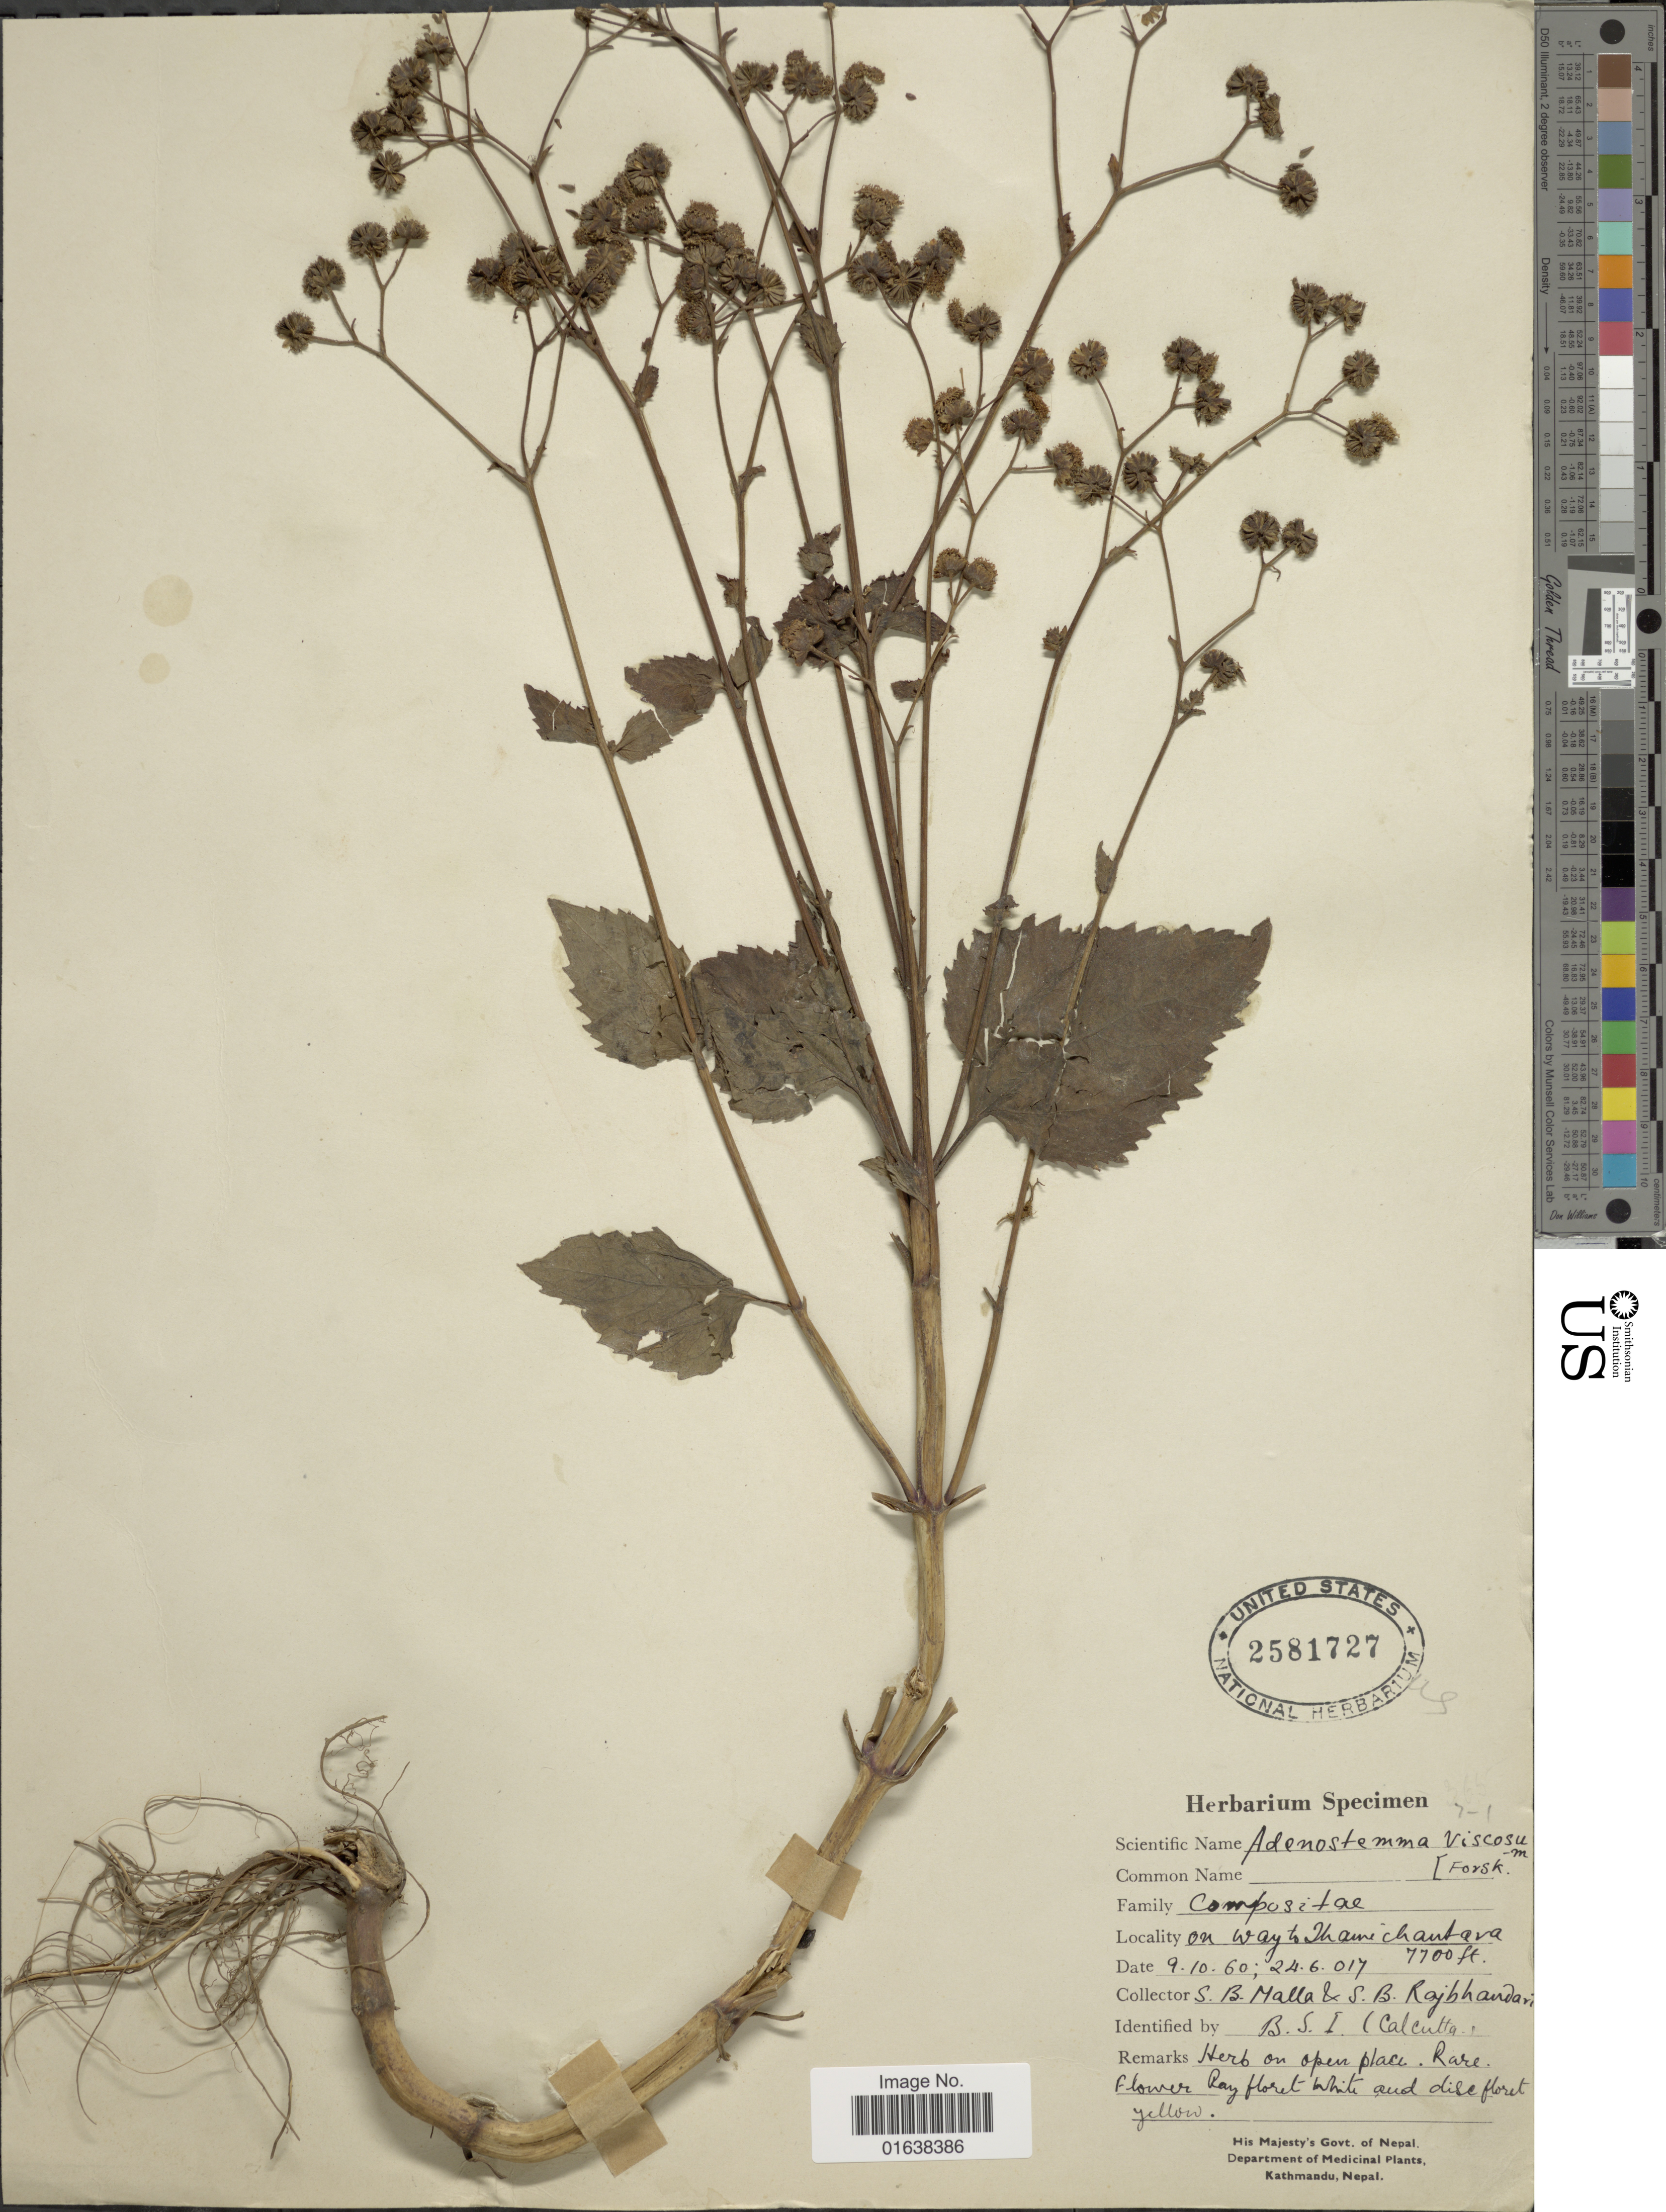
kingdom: Plantae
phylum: Tracheophyta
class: Magnoliopsida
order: Asterales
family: Asteraceae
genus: Adenostemma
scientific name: Adenostemma lavenia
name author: (L.) Kuntze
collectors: S. Malla & S. Rajbhaudari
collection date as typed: Transcribed d/m/y: 9/10/60 to 24/6/17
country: India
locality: On way to Thame Chantava [interpreted]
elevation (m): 2347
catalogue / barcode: US 2581727